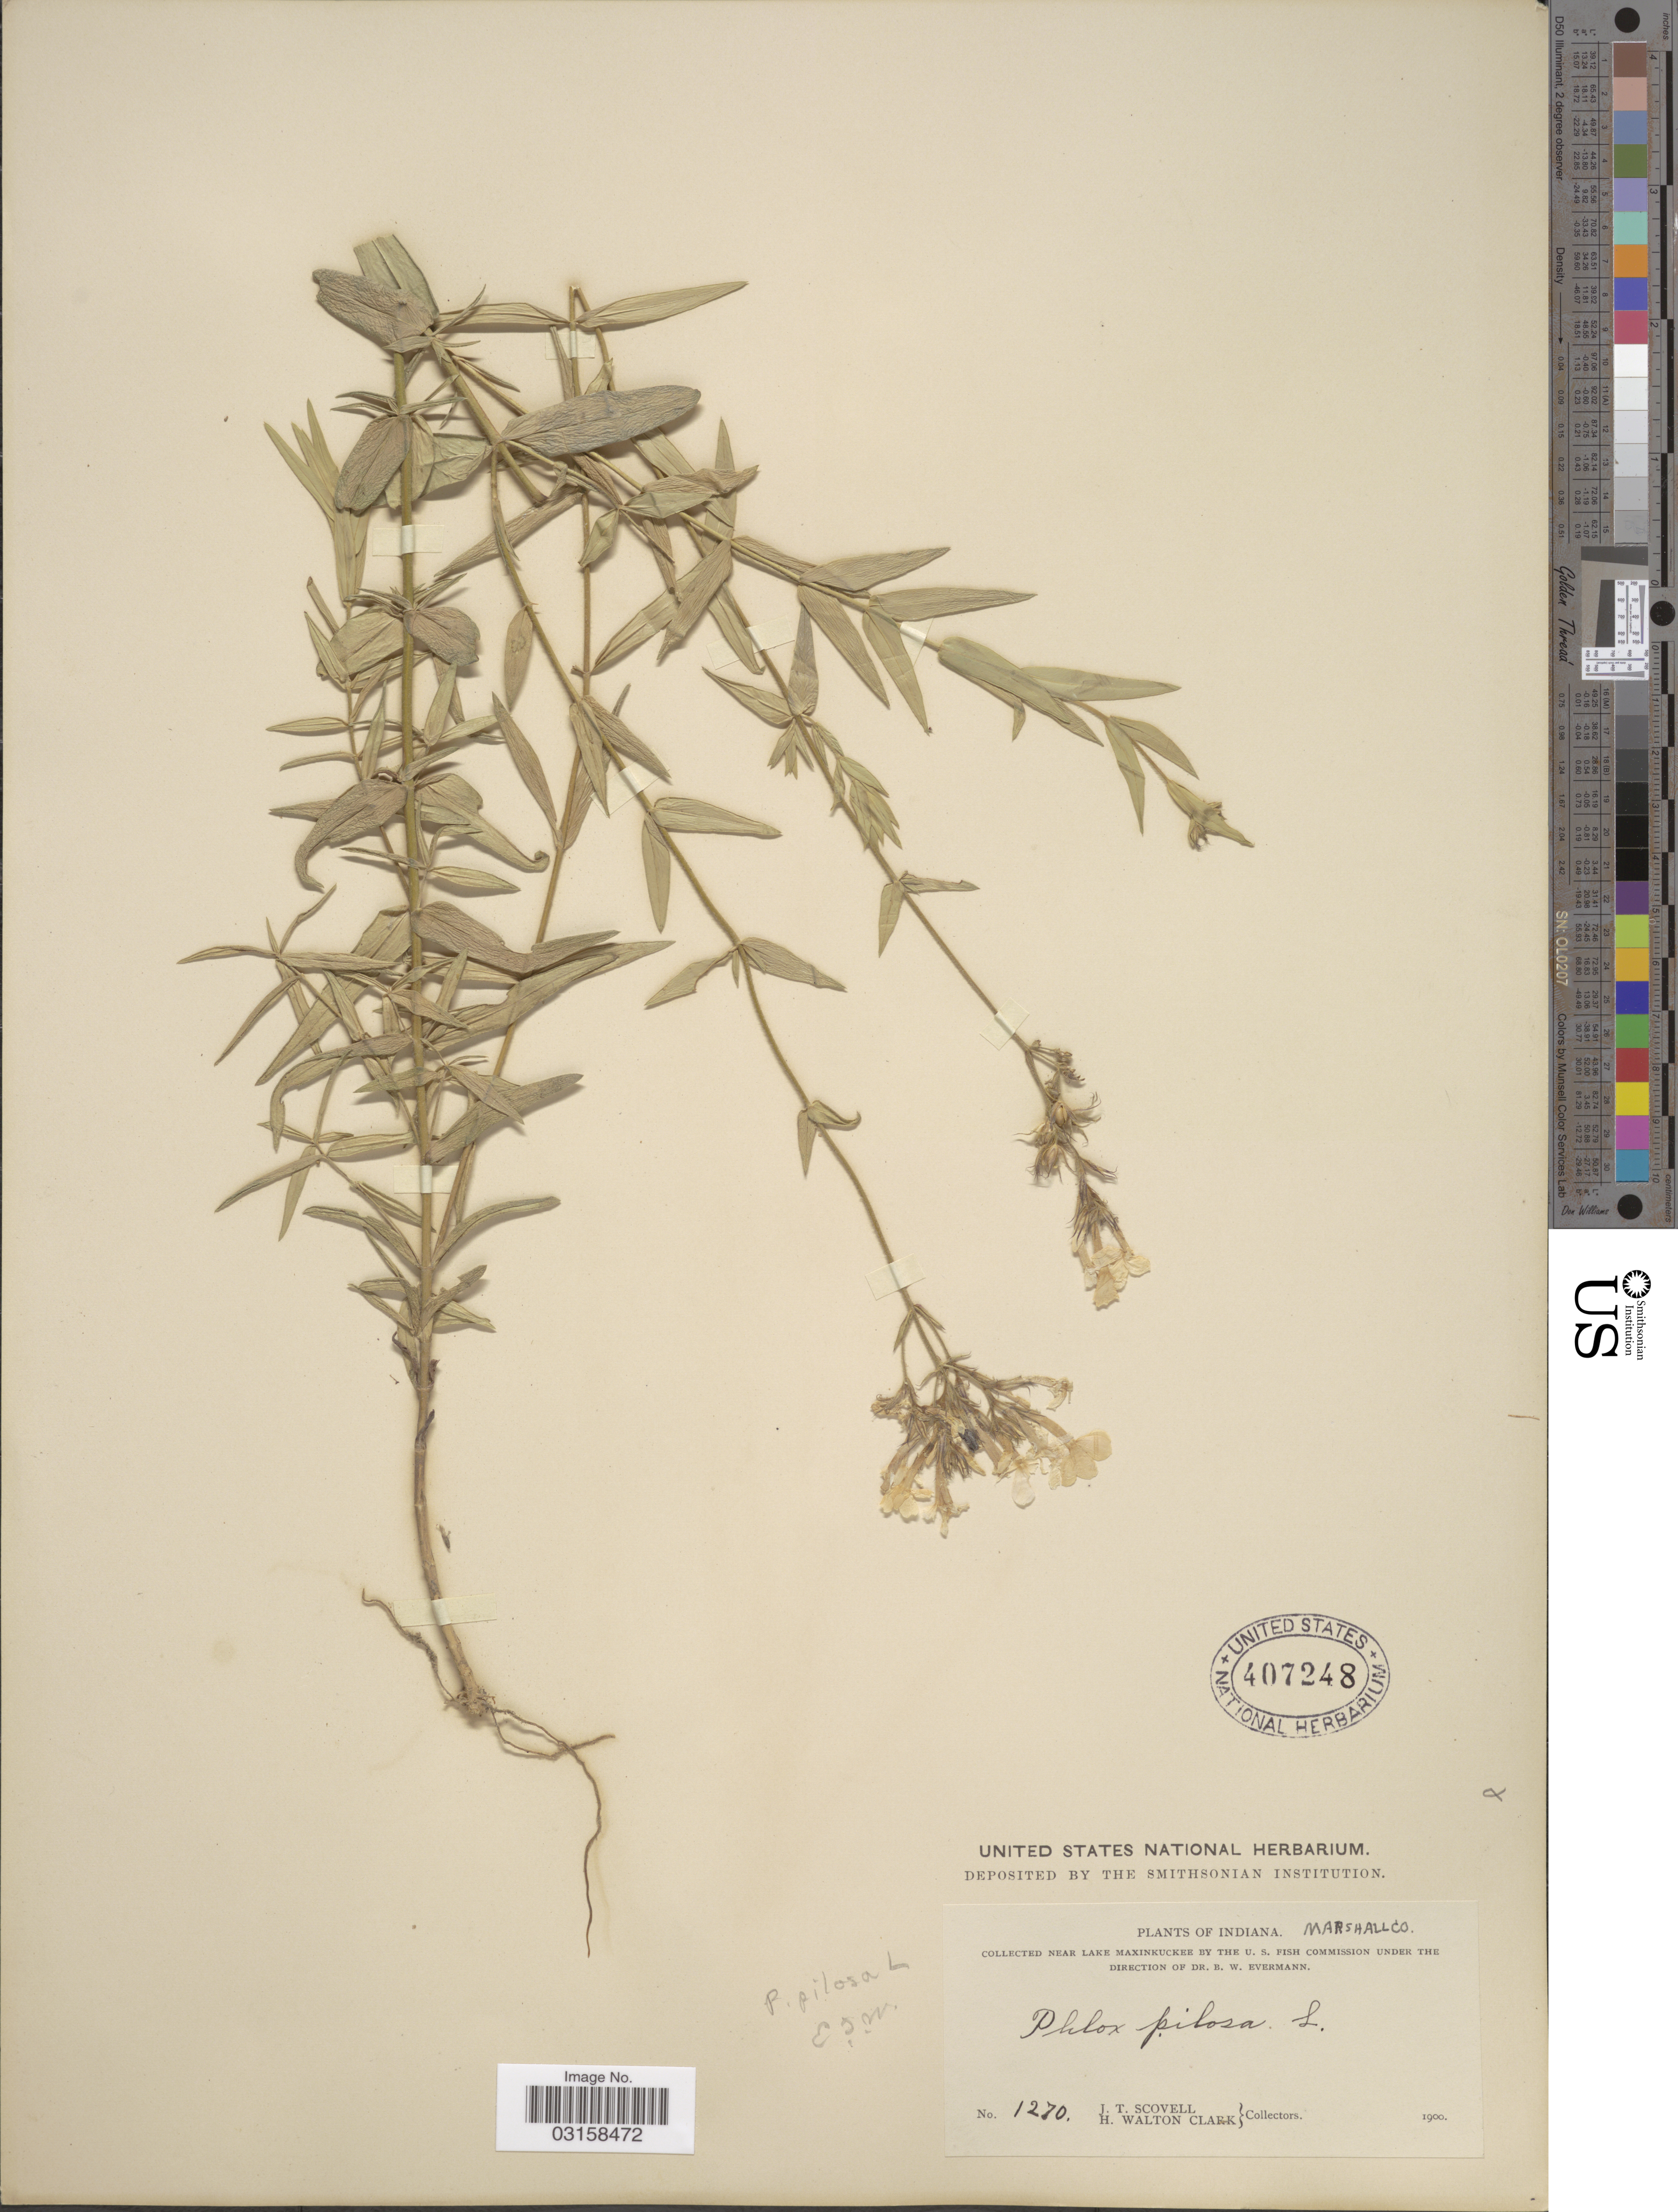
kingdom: Plantae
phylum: Tracheophyta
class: Magnoliopsida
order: Ericales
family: Polemoniaceae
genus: Phlox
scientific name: Phlox pilosa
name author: L.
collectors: J. T. Scovell & H. W. Clark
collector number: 1270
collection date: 1900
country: United States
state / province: Indiana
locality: Marshall Co. Near Lake Maxinkuckee.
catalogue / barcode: US 407248